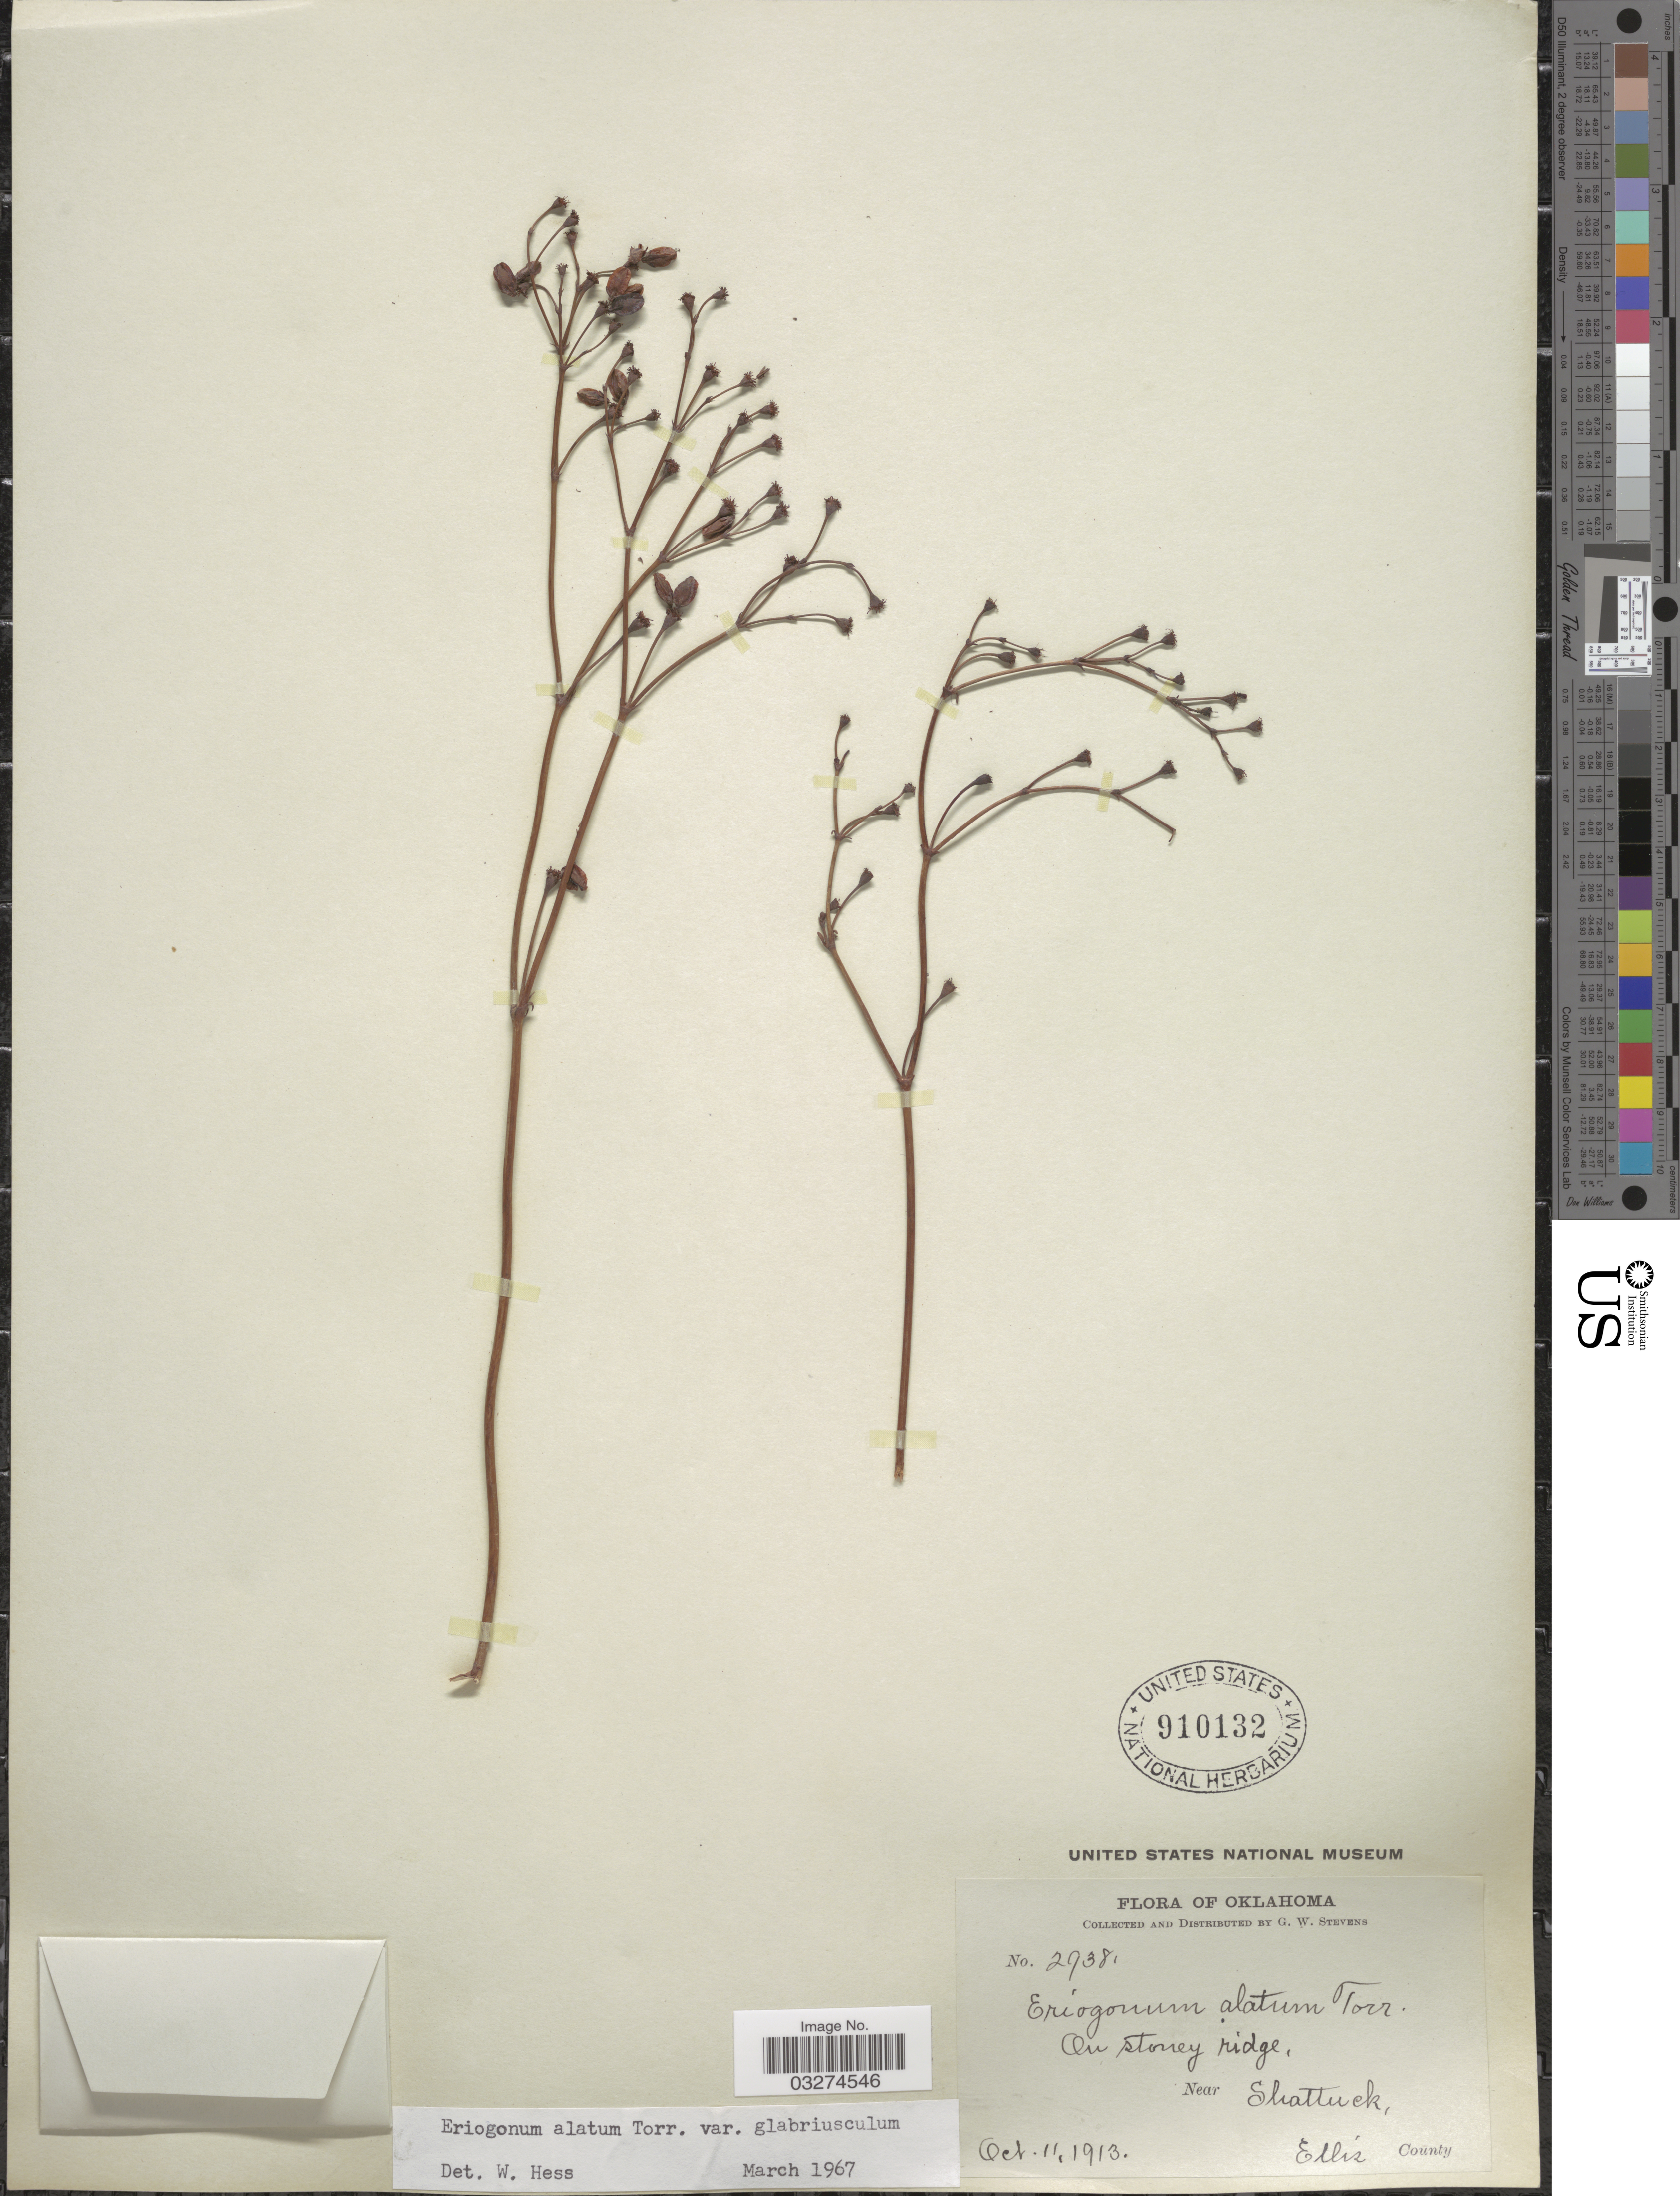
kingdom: Plantae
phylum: Tracheophyta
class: Magnoliopsida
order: Caryophyllales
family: Polygonaceae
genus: Eriogonum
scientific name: Eriogonum alatum var. glabriusculum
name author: Torr.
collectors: G. W. Stevens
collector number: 2738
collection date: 1913-10-11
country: United States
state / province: Oklahoma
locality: Near Shattuck, Ellis County.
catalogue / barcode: US 910132